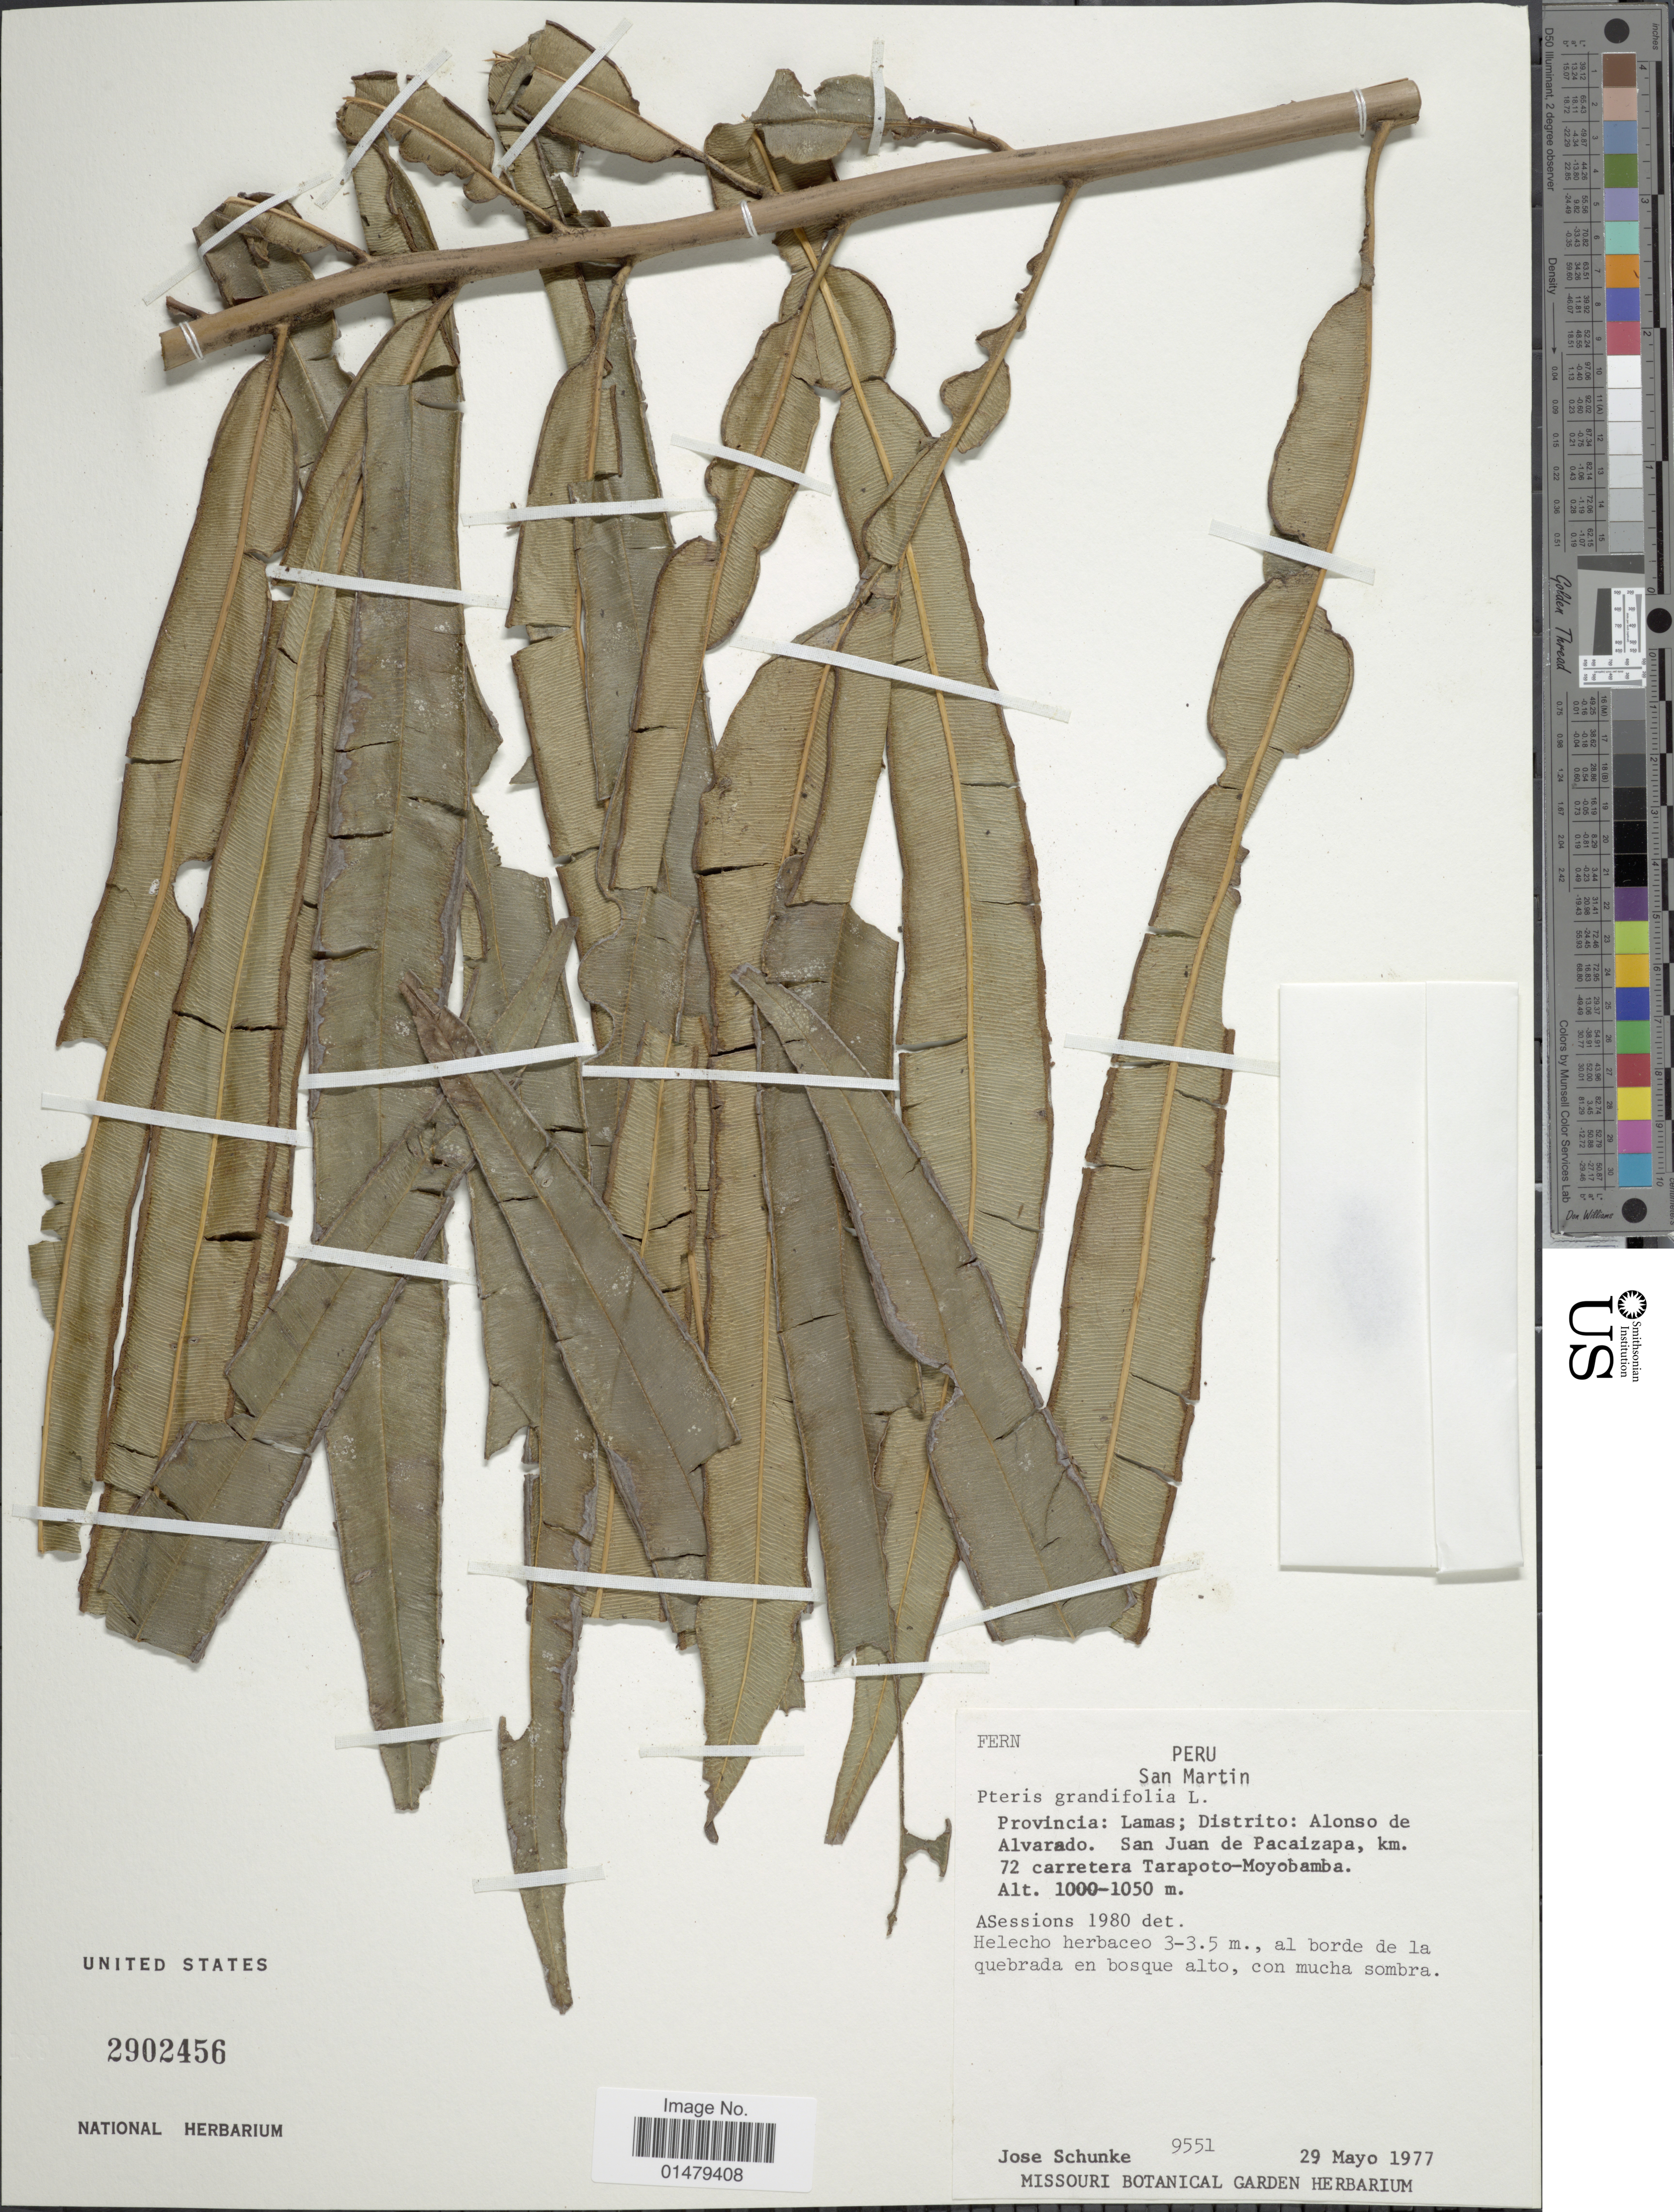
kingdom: Plantae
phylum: Tracheophyta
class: Polypodiopsida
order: Polypodiales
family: Pteridaceae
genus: Pteris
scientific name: Pteris grandifolia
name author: L.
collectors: J. M. Schunke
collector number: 9551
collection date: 1977-05-29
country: Peru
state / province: San Martín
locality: Provincia: Lamas; Districto: Alonso de Alvarado. San Juan de Pacaizapa, km. 72 carretera Tarapoto--Moyobamba.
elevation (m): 1000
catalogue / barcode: US 2902456